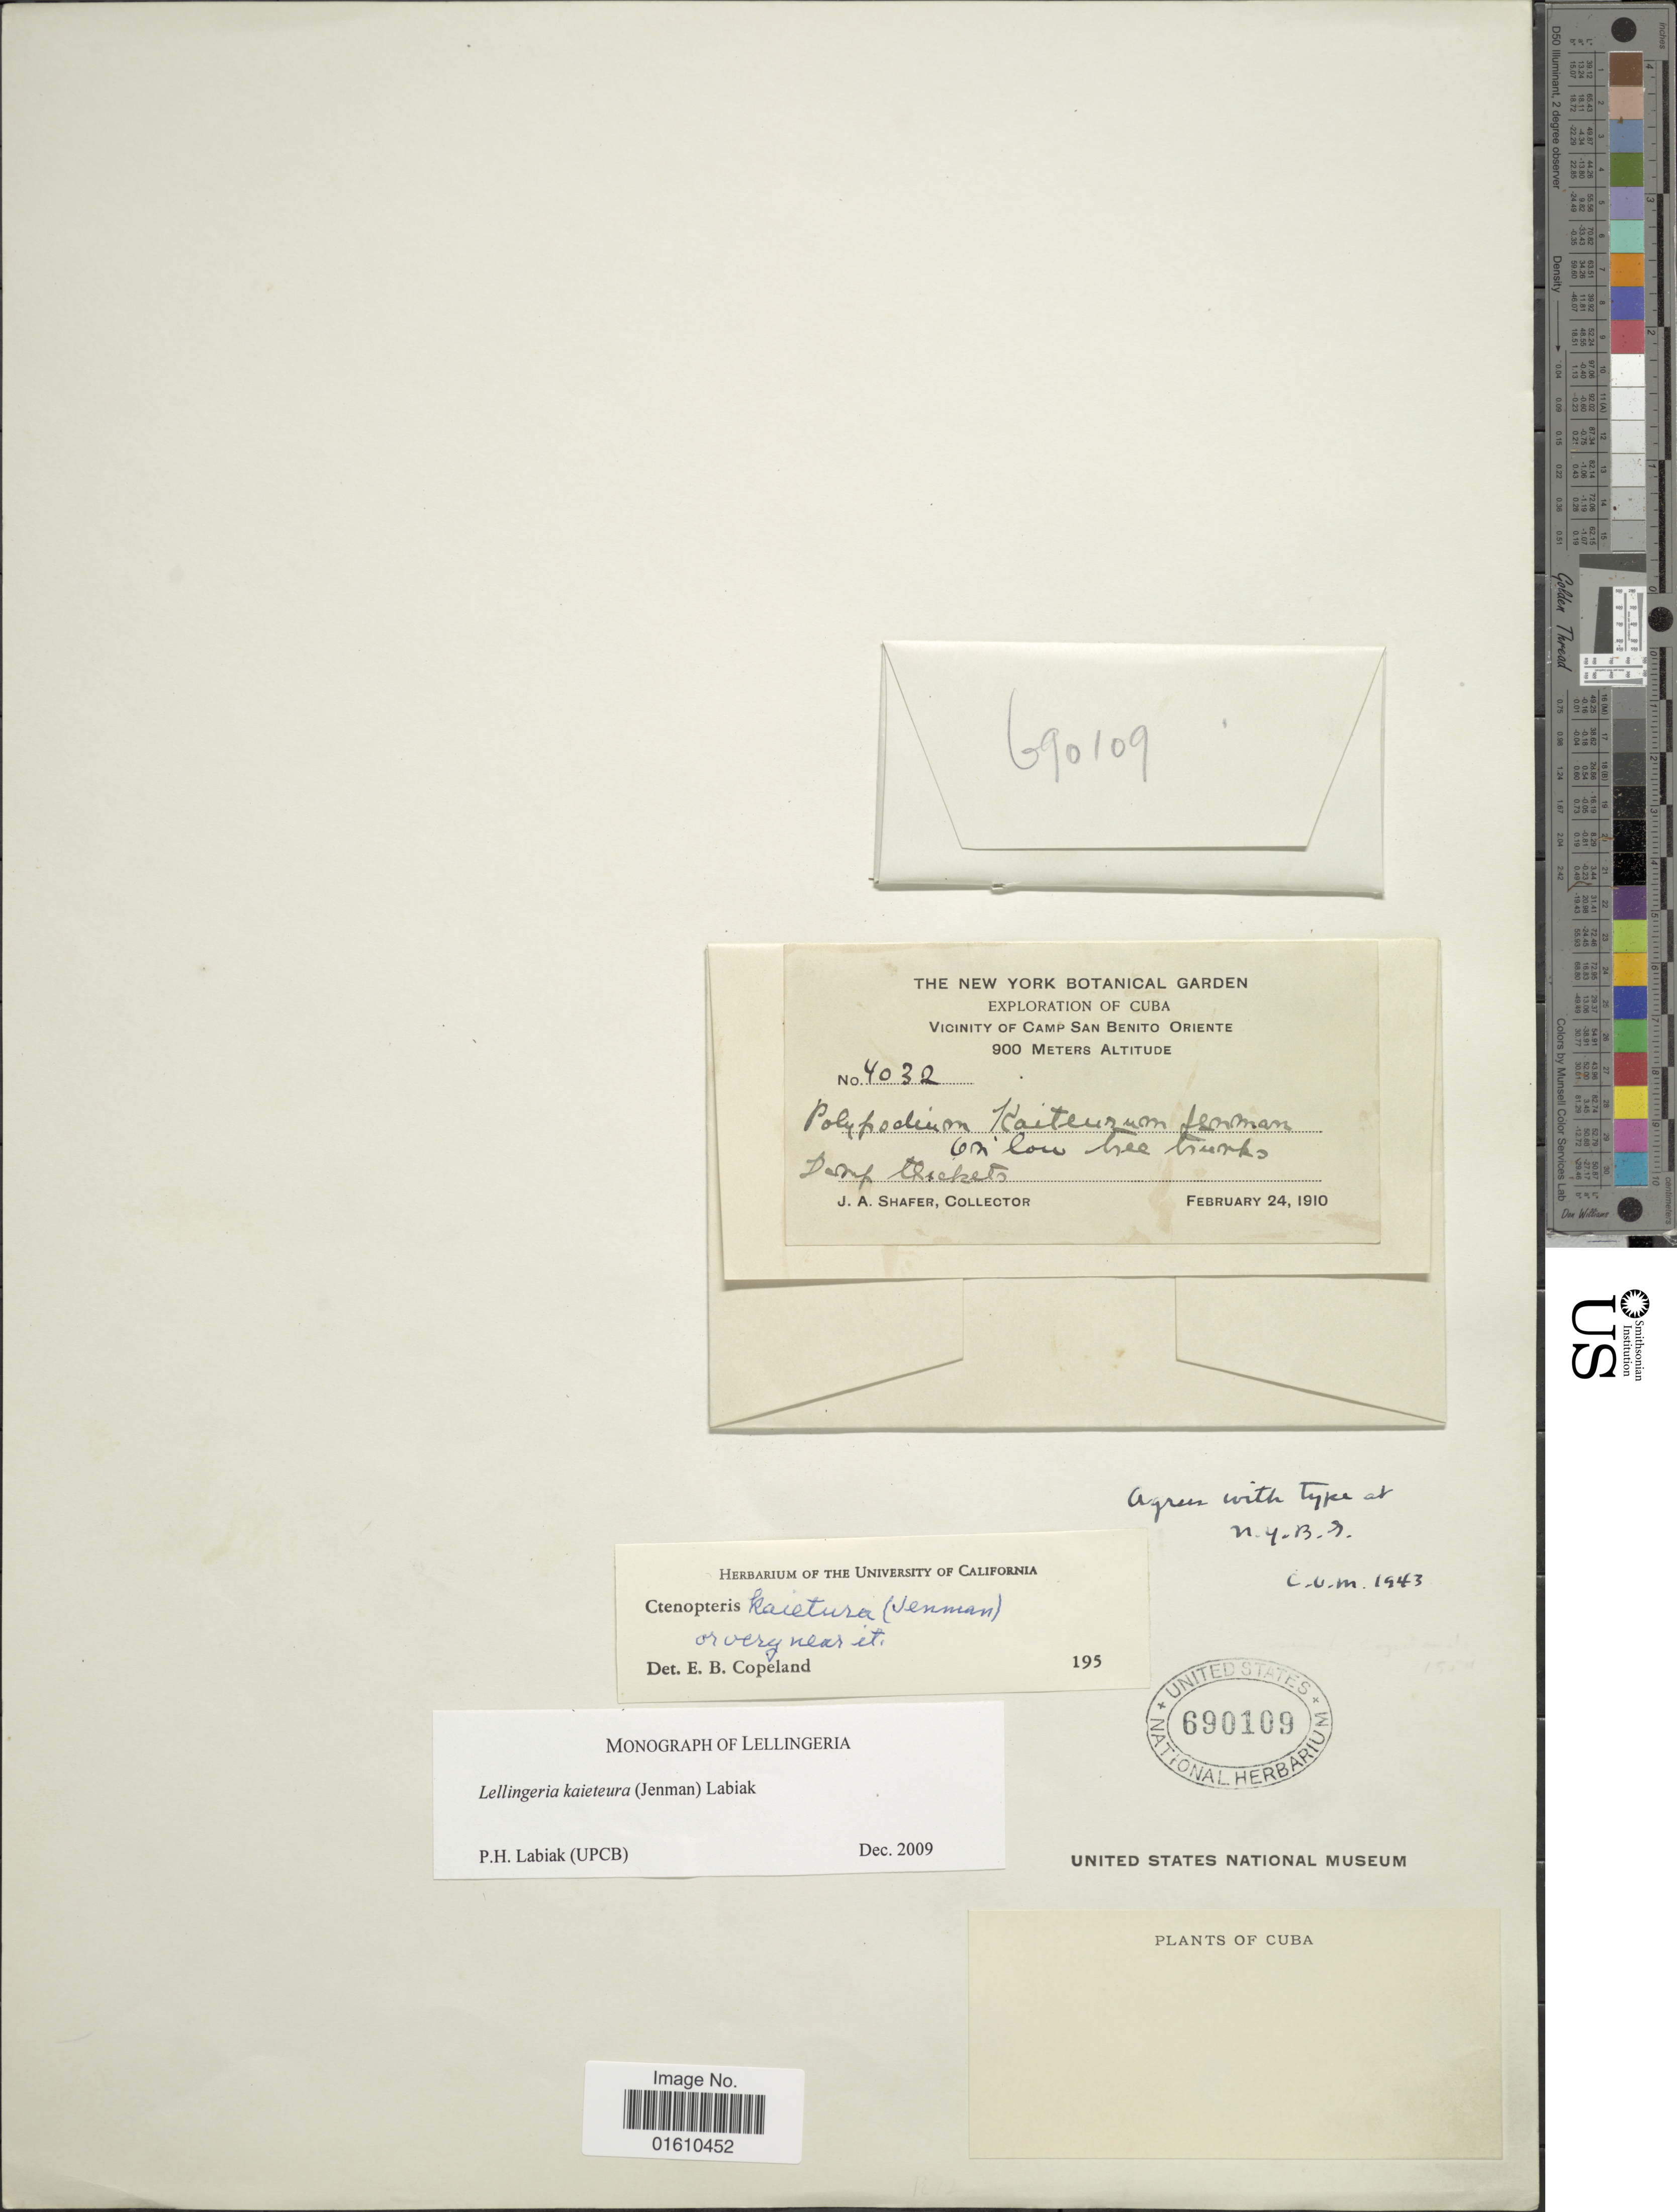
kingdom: Plantae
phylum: Tracheophyta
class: Polypodiopsida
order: Polypodiales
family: Polypodiaceae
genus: Lellingeria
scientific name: Lellingeria kaieteura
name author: (Jenman) Labiak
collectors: J. A. Shafer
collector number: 4032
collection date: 1910-02-24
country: Cuba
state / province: Oriente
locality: Vicinity of Camp San Benito Oriente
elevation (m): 900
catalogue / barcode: US 690109